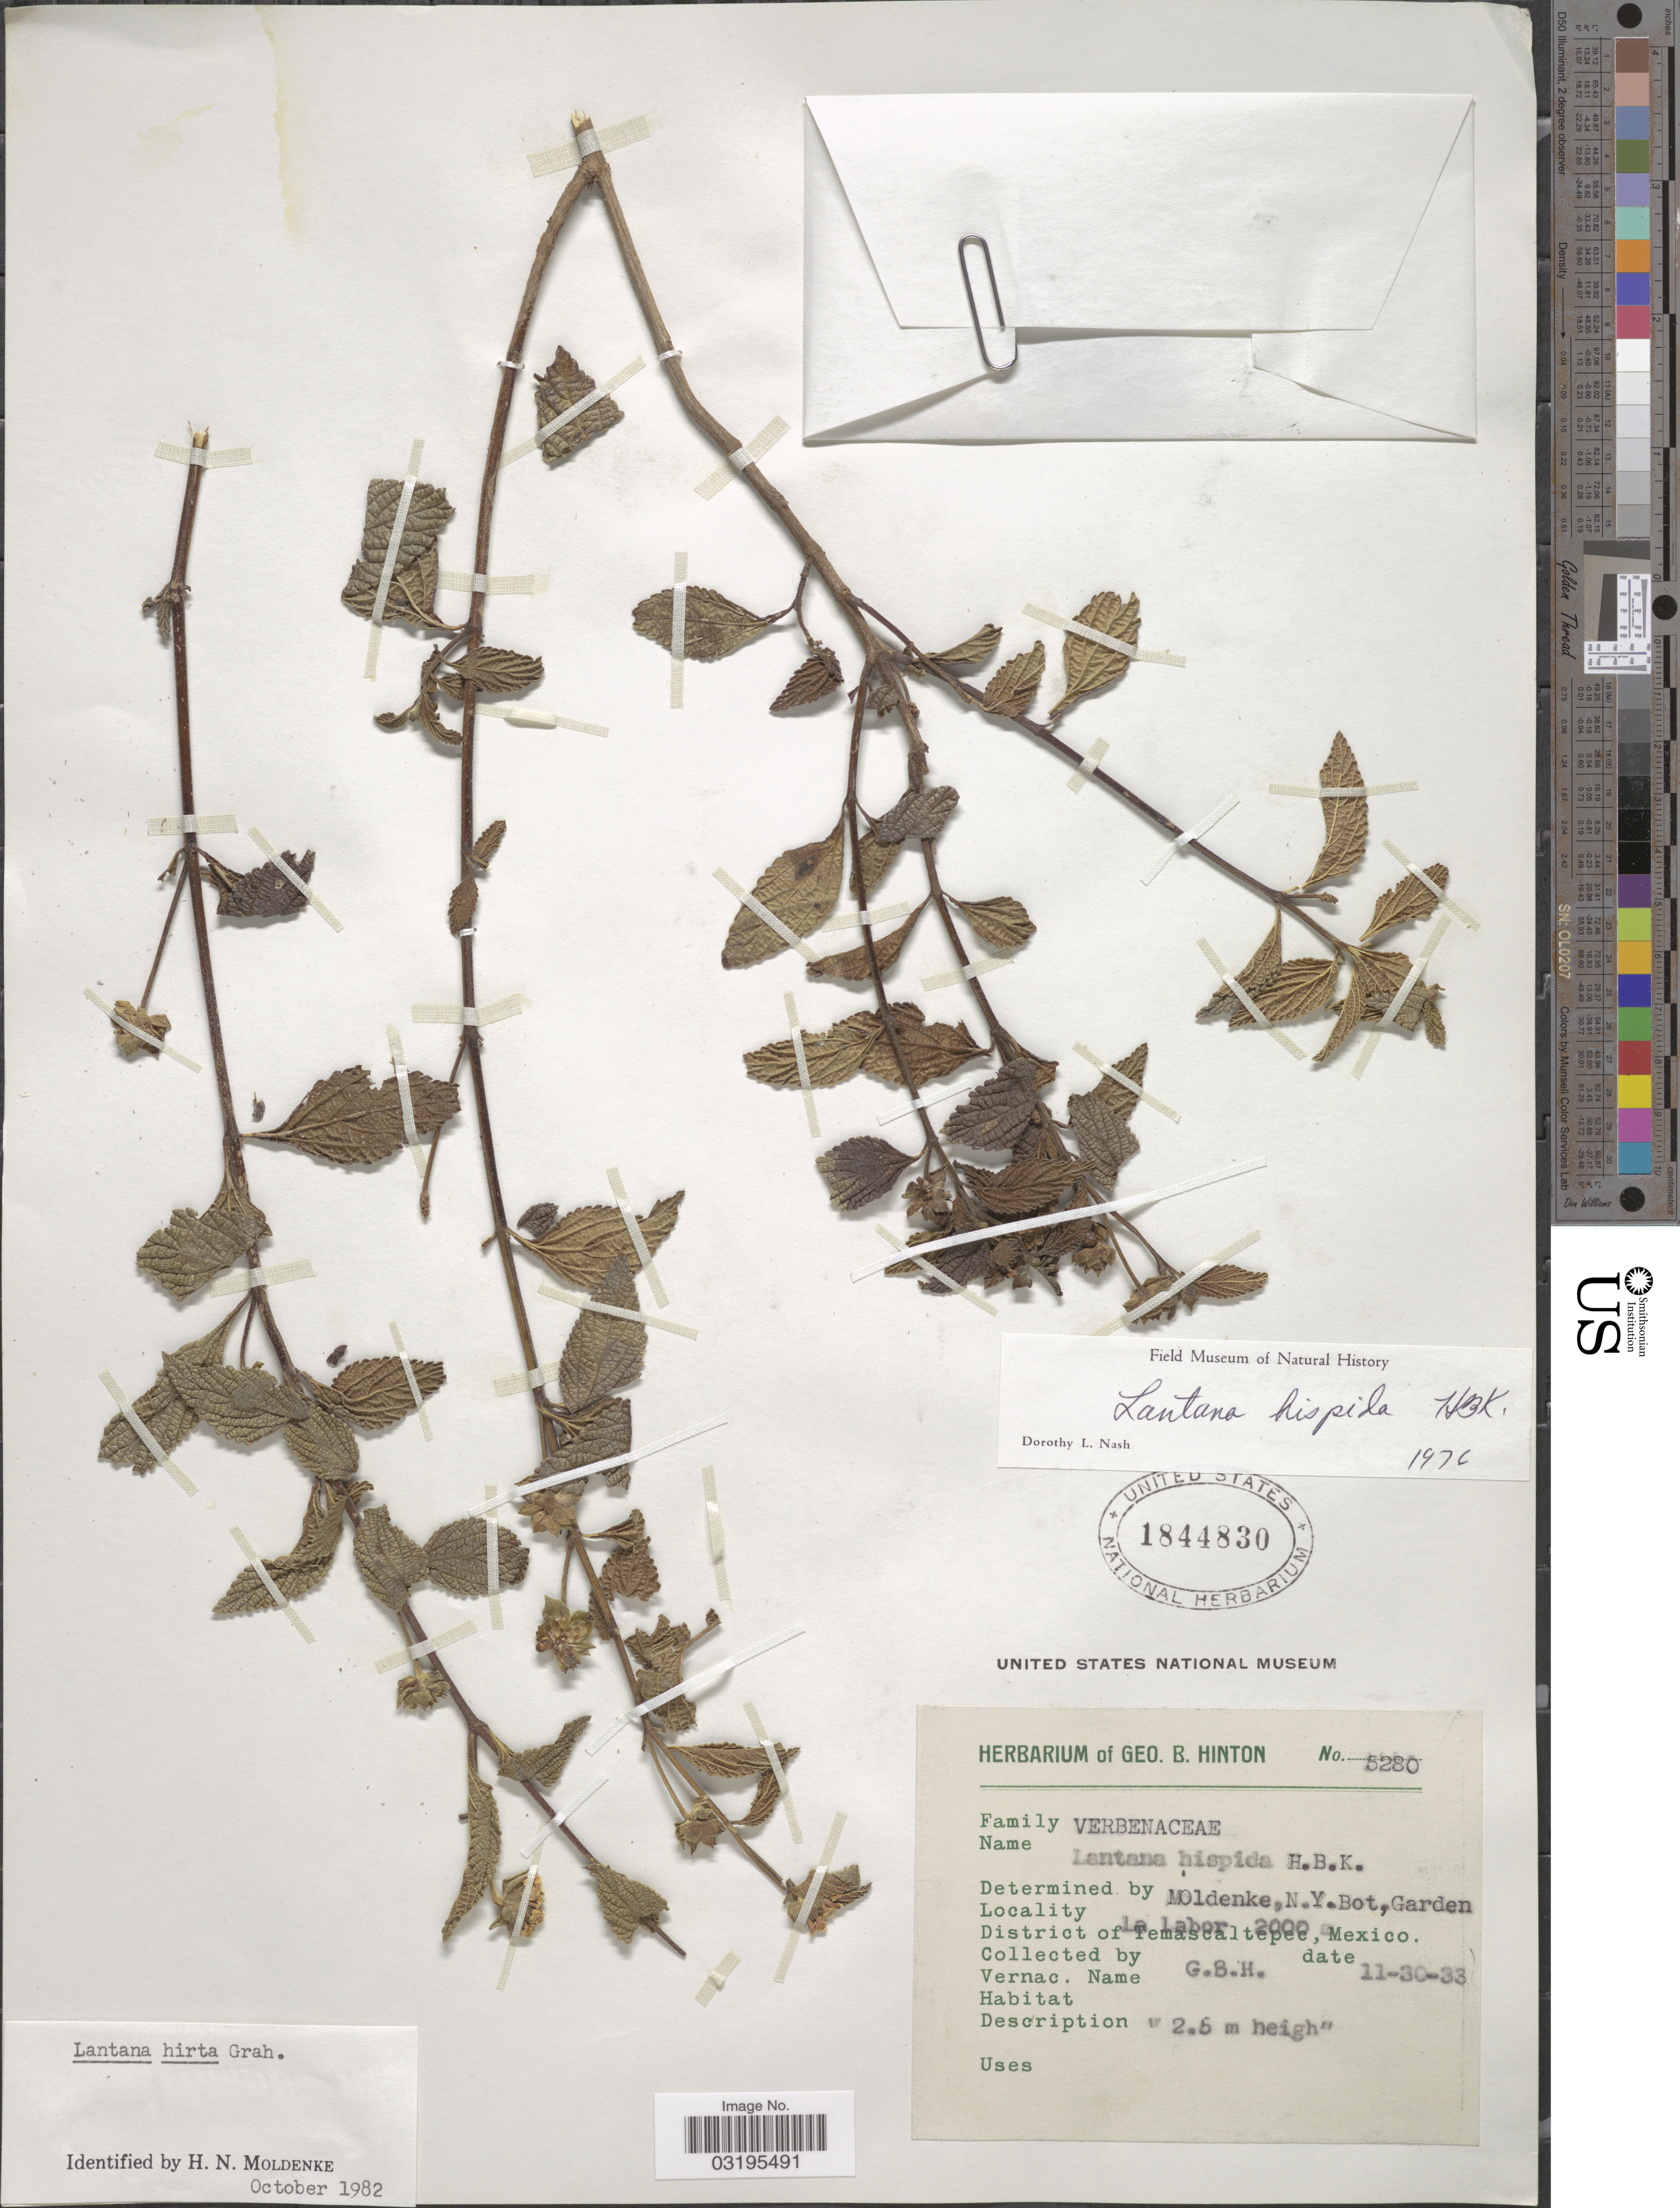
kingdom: Plantae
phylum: Tracheophyta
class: Magnoliopsida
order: Lamiales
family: Verbenaceae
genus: Lantana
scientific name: Lantana hirta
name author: Graham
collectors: G. B. Hinton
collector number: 5280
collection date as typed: Transcribed d/m/y: 30/11/33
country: Mexico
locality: La Labor. District of Temascaltepec.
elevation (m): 2000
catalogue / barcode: US 1844830